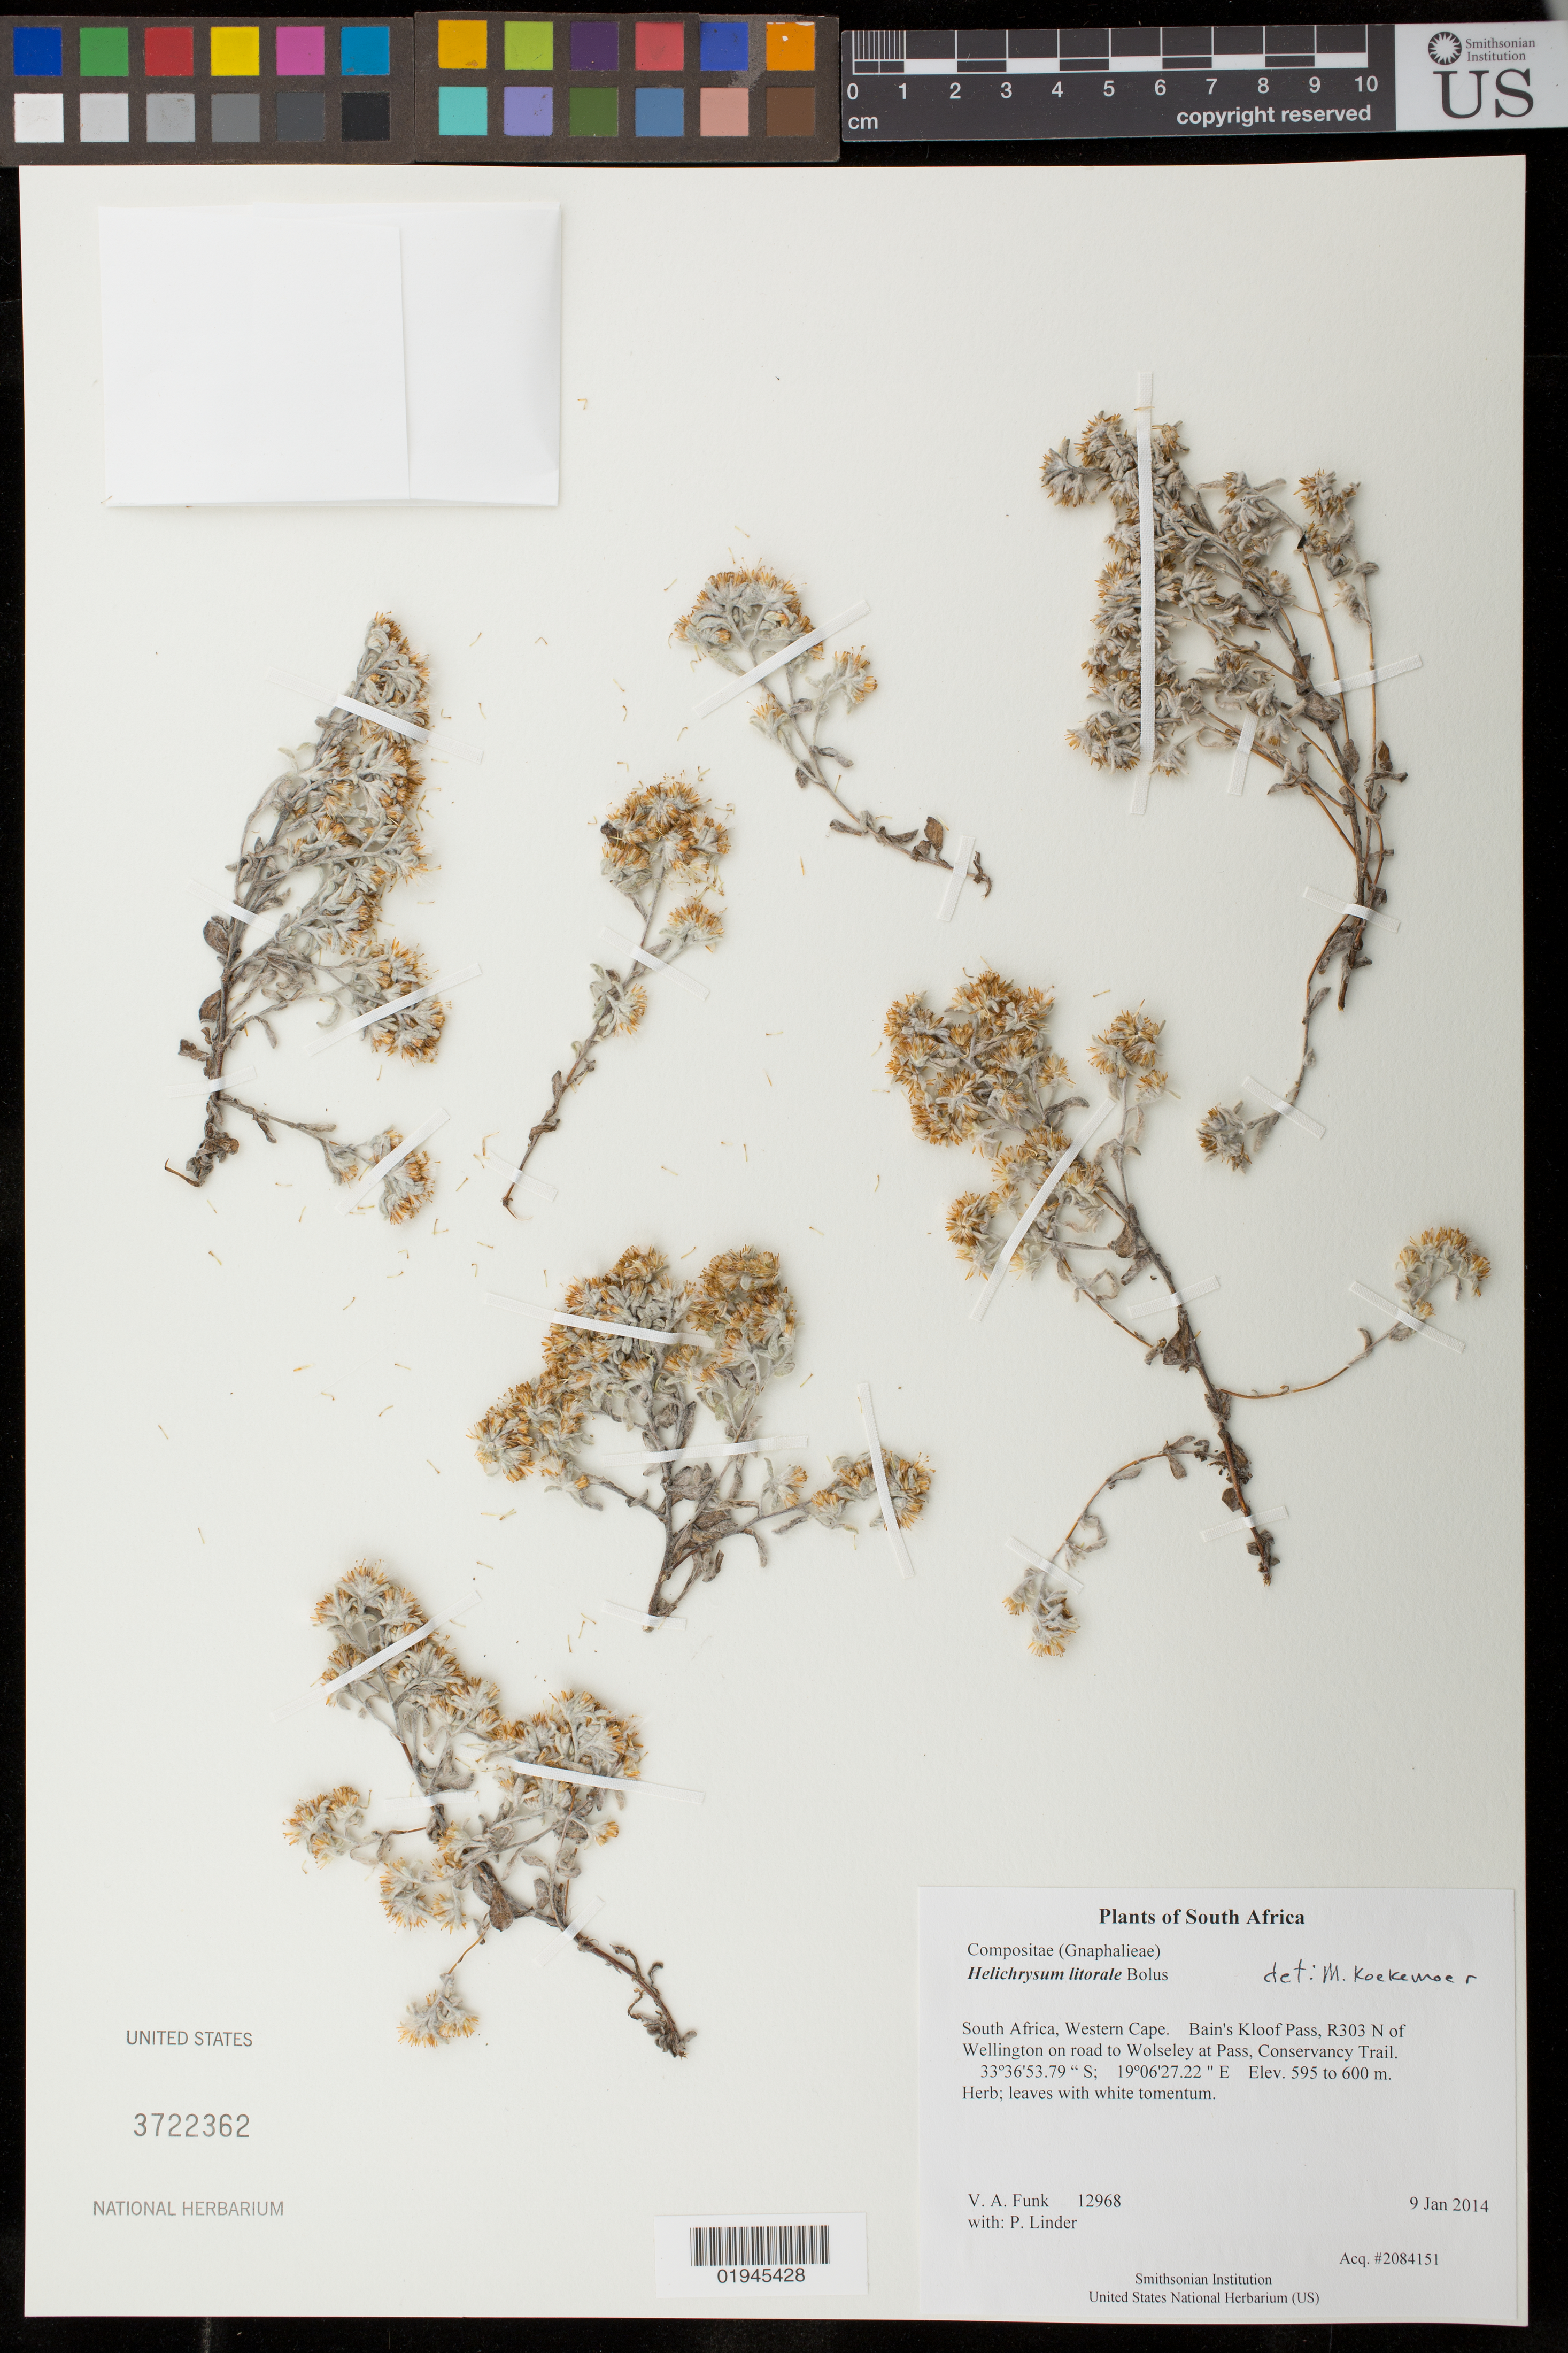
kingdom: Plantae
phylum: Tracheophyta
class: Magnoliopsida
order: Asterales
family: Asteraceae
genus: Helichrysum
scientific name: Helichrysum litorale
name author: Bolus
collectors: P. Linder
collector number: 12968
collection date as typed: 9 Jan 2014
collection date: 2014-01-09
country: South Africa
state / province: Western Cape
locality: Bain's Kloof Pass, R303 N of Wellington on road to Wolseley at Pass, Conservancy Trail.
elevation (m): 595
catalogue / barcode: US 3722362